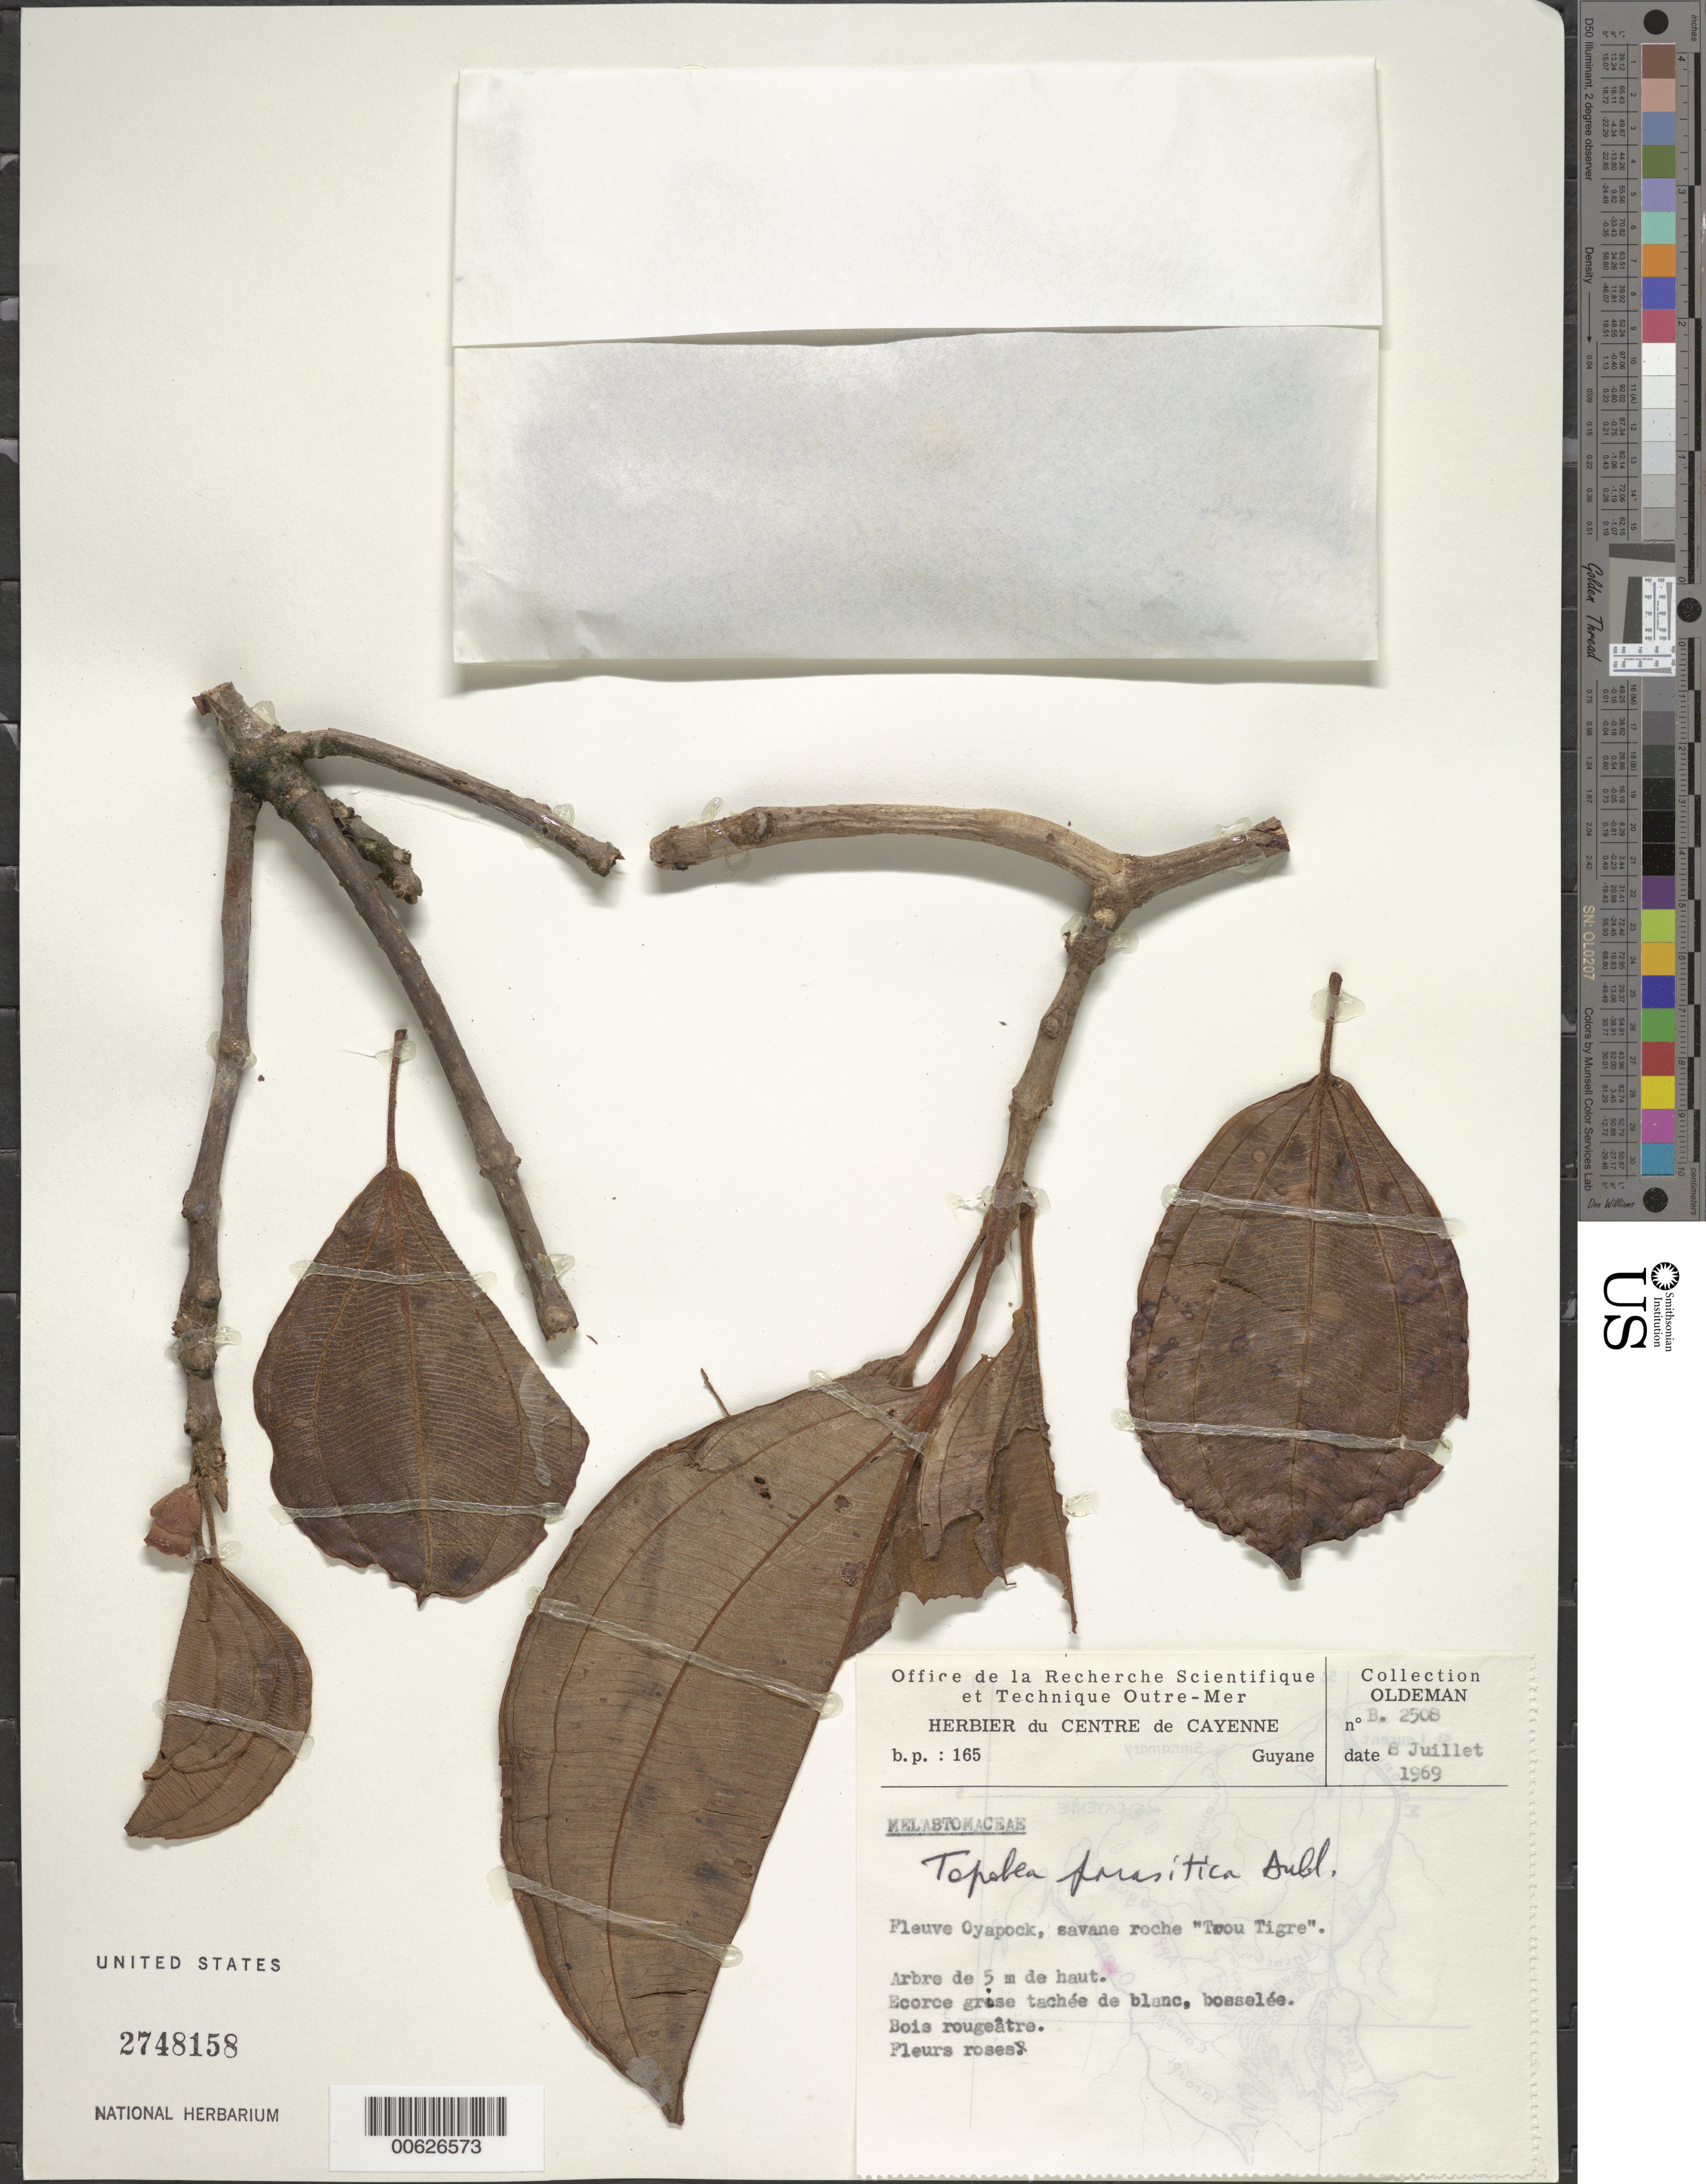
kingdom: Plantae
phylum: Tracheophyta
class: Magnoliopsida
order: Myrtales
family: Melastomataceae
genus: Topobea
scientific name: Topobea parasitica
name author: Aubl.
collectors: R. Oldeman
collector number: B 2508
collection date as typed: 6-Jul-69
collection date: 1969-07-06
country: French Guiana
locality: Fleuve Oyapock, savane roche "Trou Tigre"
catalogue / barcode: US 2748158